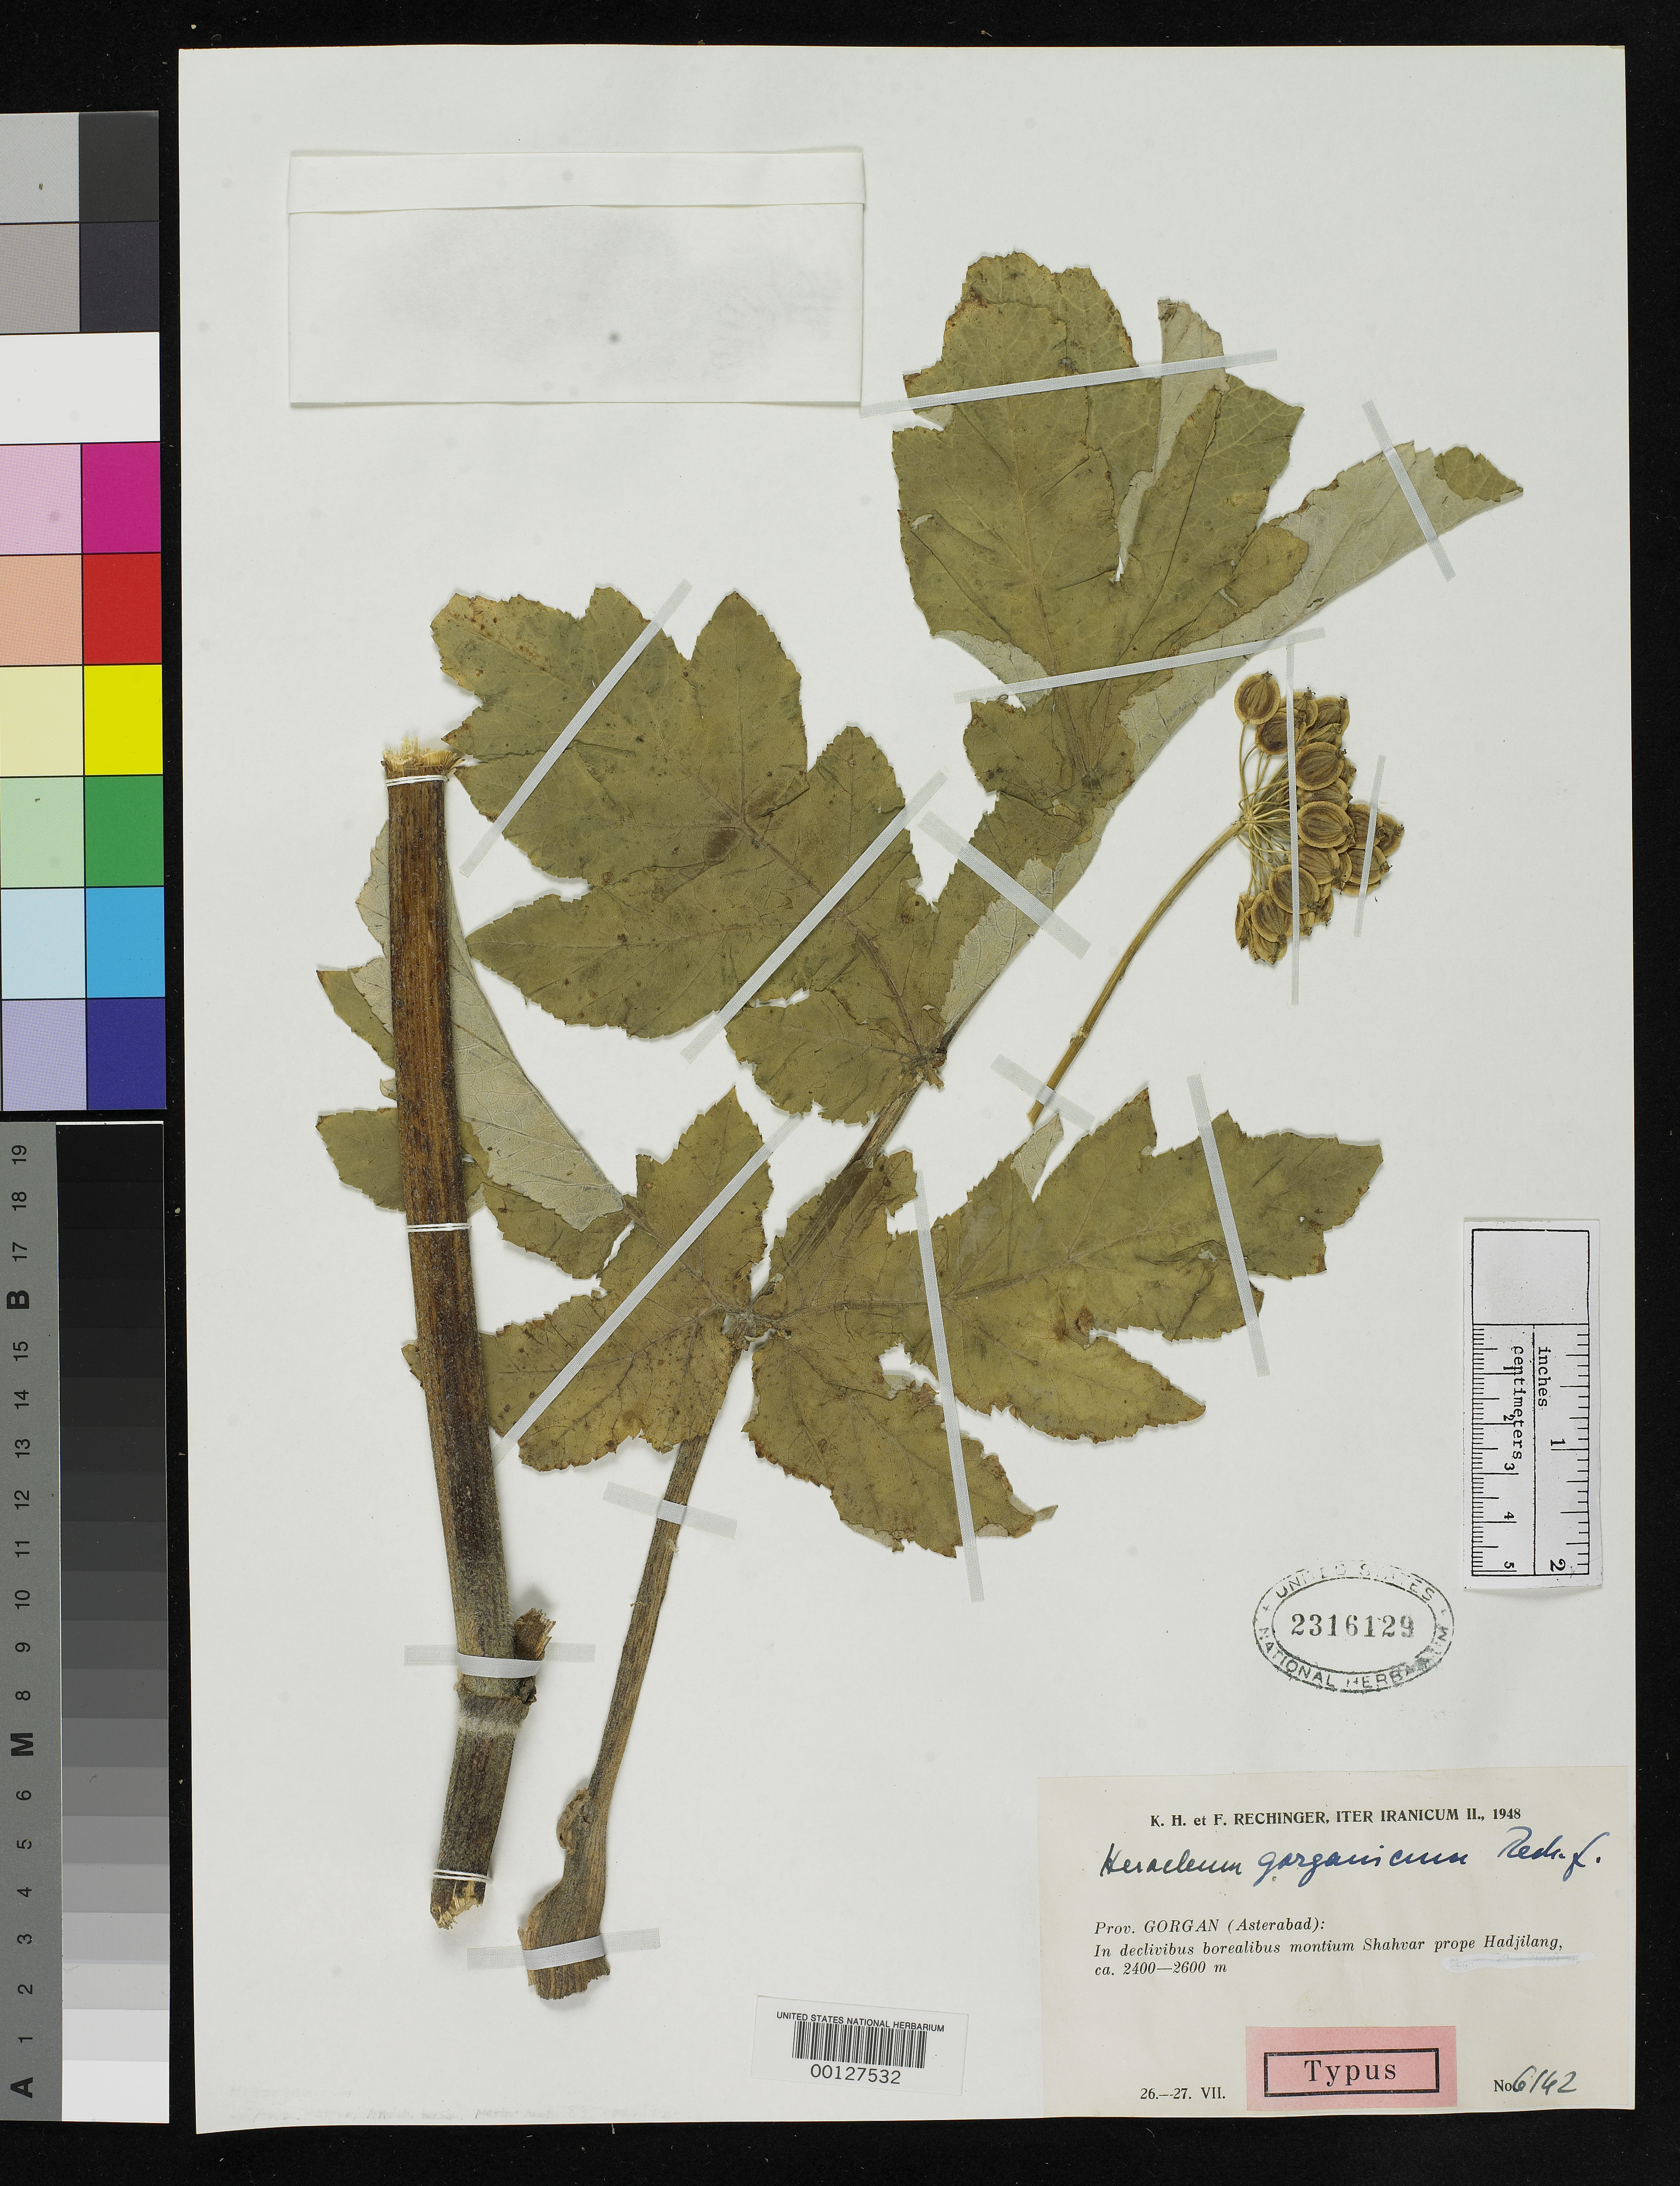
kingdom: Plantae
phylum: Tracheophyta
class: Magnoliopsida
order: Apiales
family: Apiaceae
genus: Heracleum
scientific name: Heracleum gorganicum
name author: Rech. f.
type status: Isotype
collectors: K. H. Rechinger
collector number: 6142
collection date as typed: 26 Jul 1948 to 27 Jul 1948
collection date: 1948-07-26/1948-07-27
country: Iran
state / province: Mazandaran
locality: Gorgan.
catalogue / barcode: US 2316129